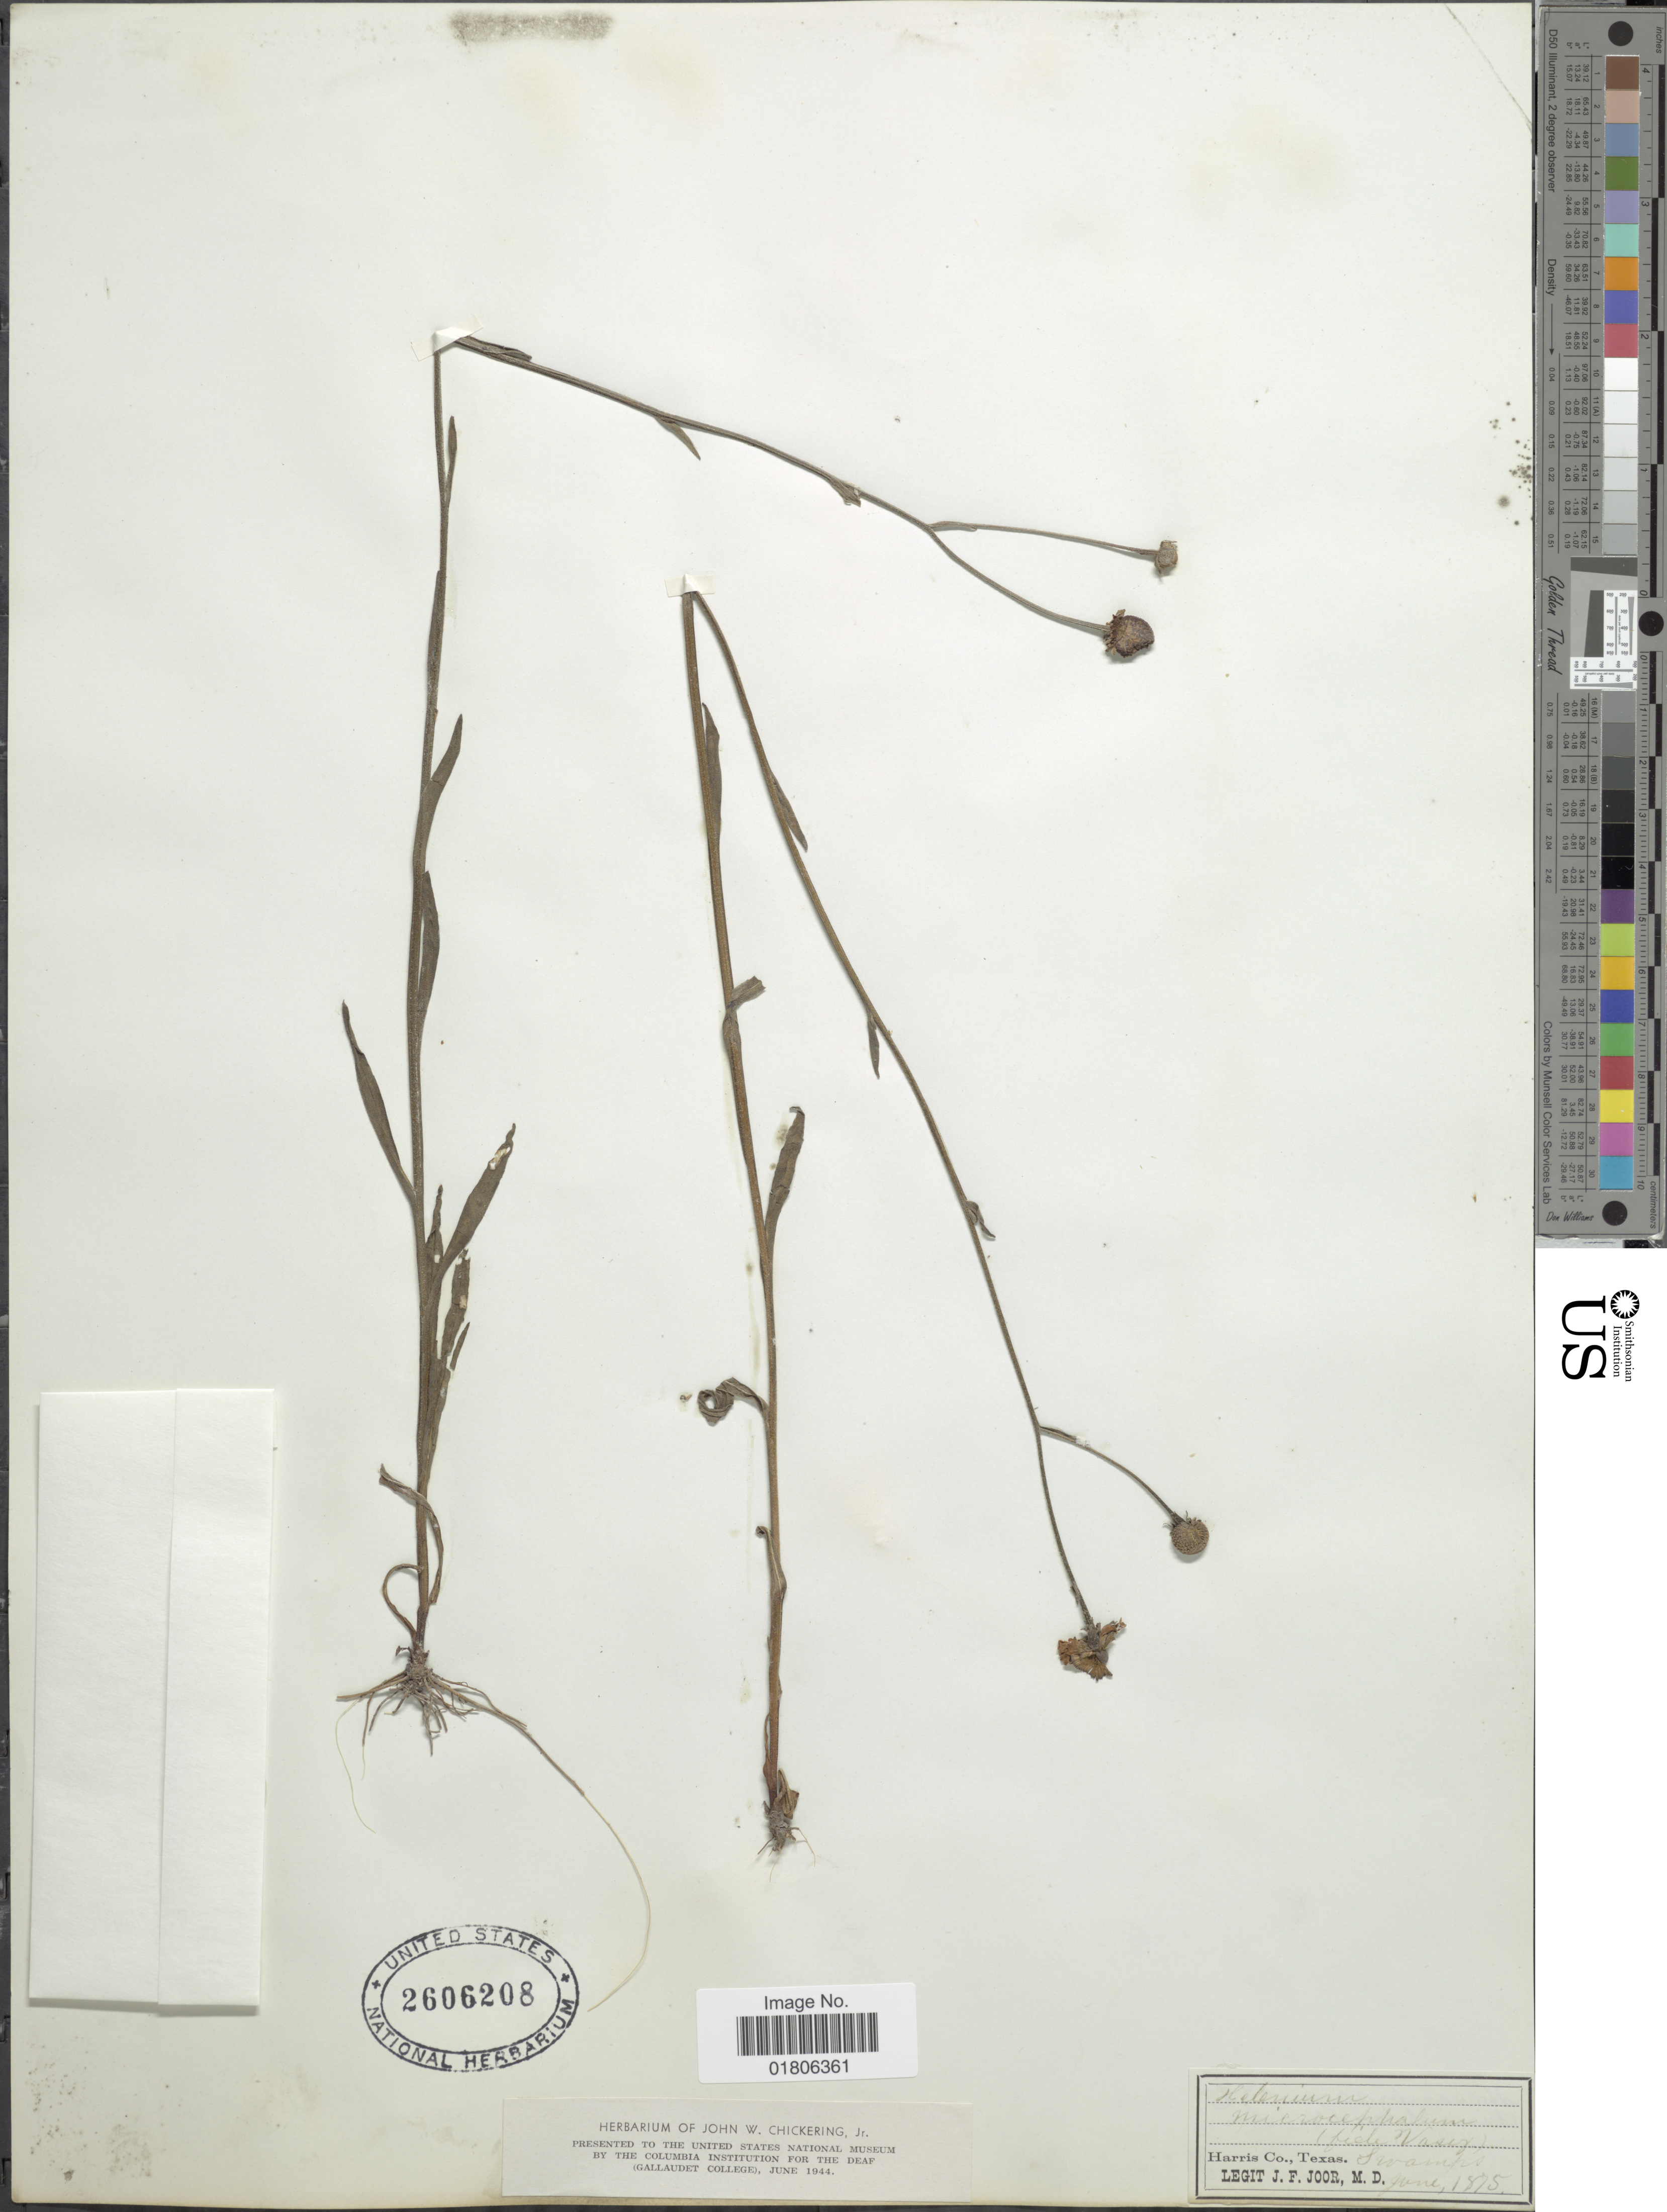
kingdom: Plantae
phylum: Tracheophyta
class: Magnoliopsida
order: Asterales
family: Asteraceae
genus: Helenium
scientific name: Helenium microcephalum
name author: DC.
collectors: J. F. Joor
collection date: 1875-06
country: United States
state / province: Texas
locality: Harris Co., Swamps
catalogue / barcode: US 2606208